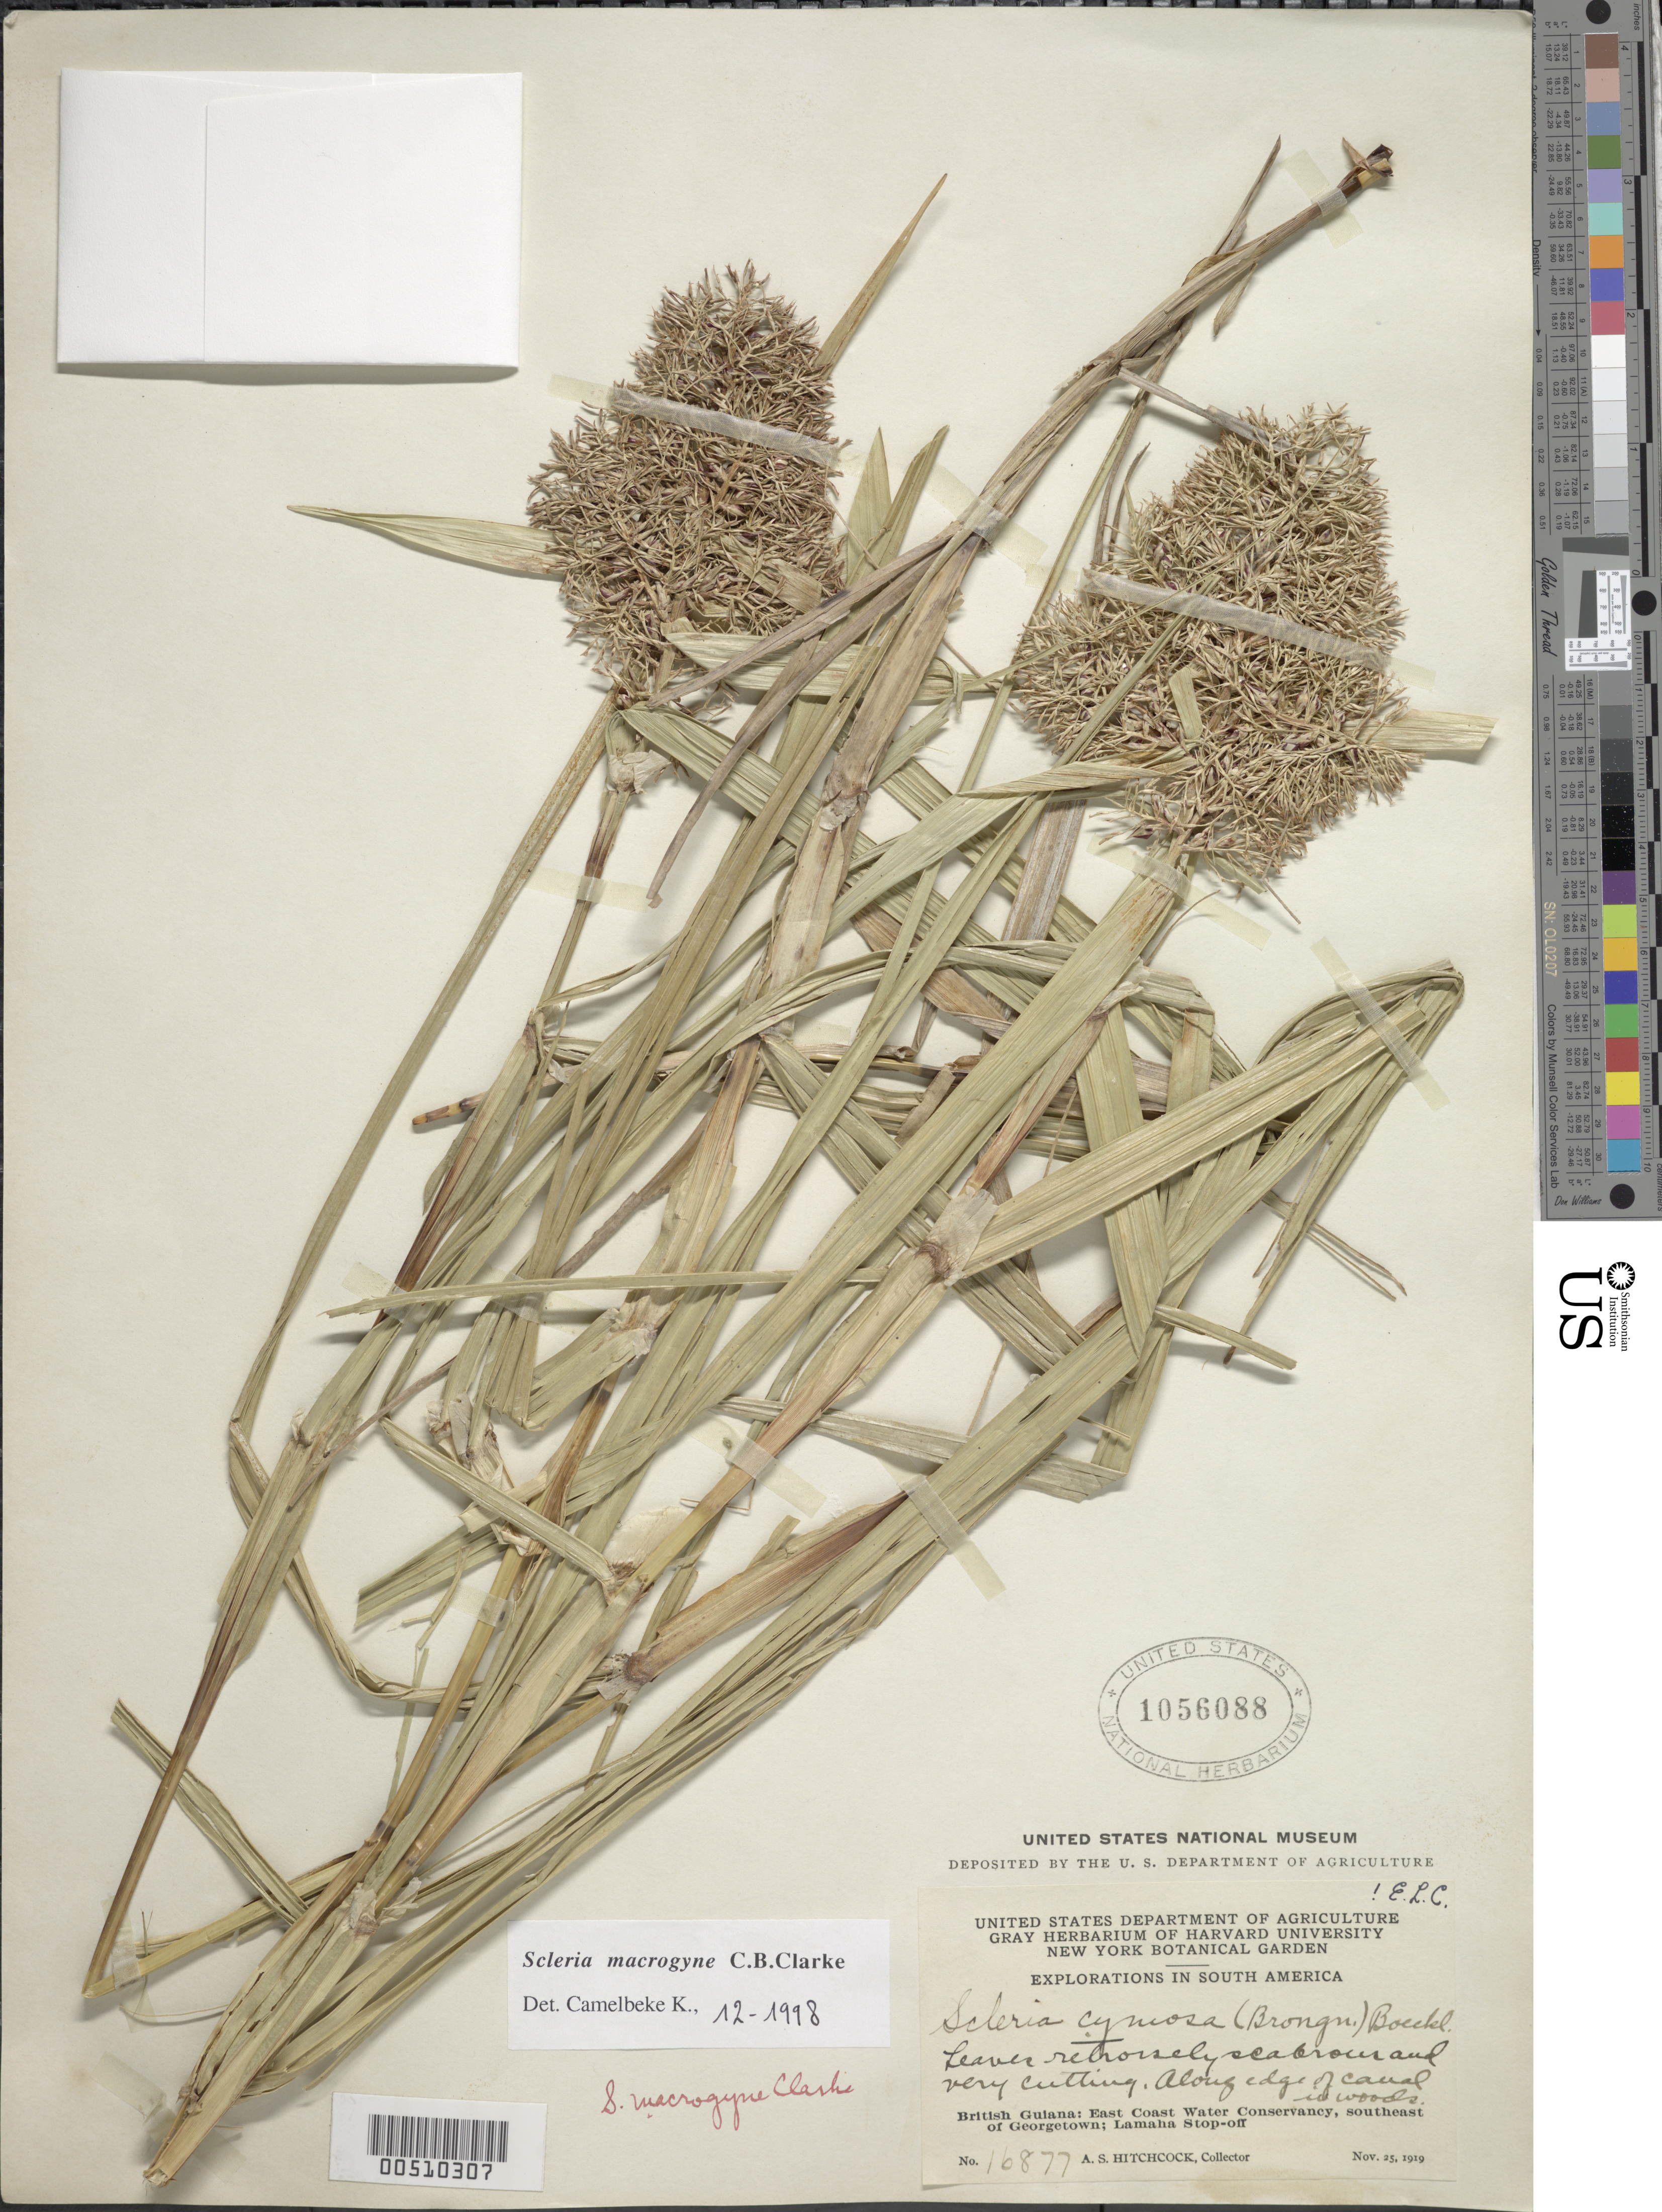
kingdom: Plantae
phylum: Tracheophyta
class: Liliopsida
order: Poales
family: Cyperaceae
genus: Scleria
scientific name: Scleria macrogyne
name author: C.B. Clarke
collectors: A. S. Hitchcock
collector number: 16877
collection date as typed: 25 Nov 1919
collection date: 1919-11-25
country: Guyana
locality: East Coast Water Conservancy, SE of Georgetown; Lamaha Stop-off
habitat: Along edge of canal in woods.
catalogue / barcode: US 1056088